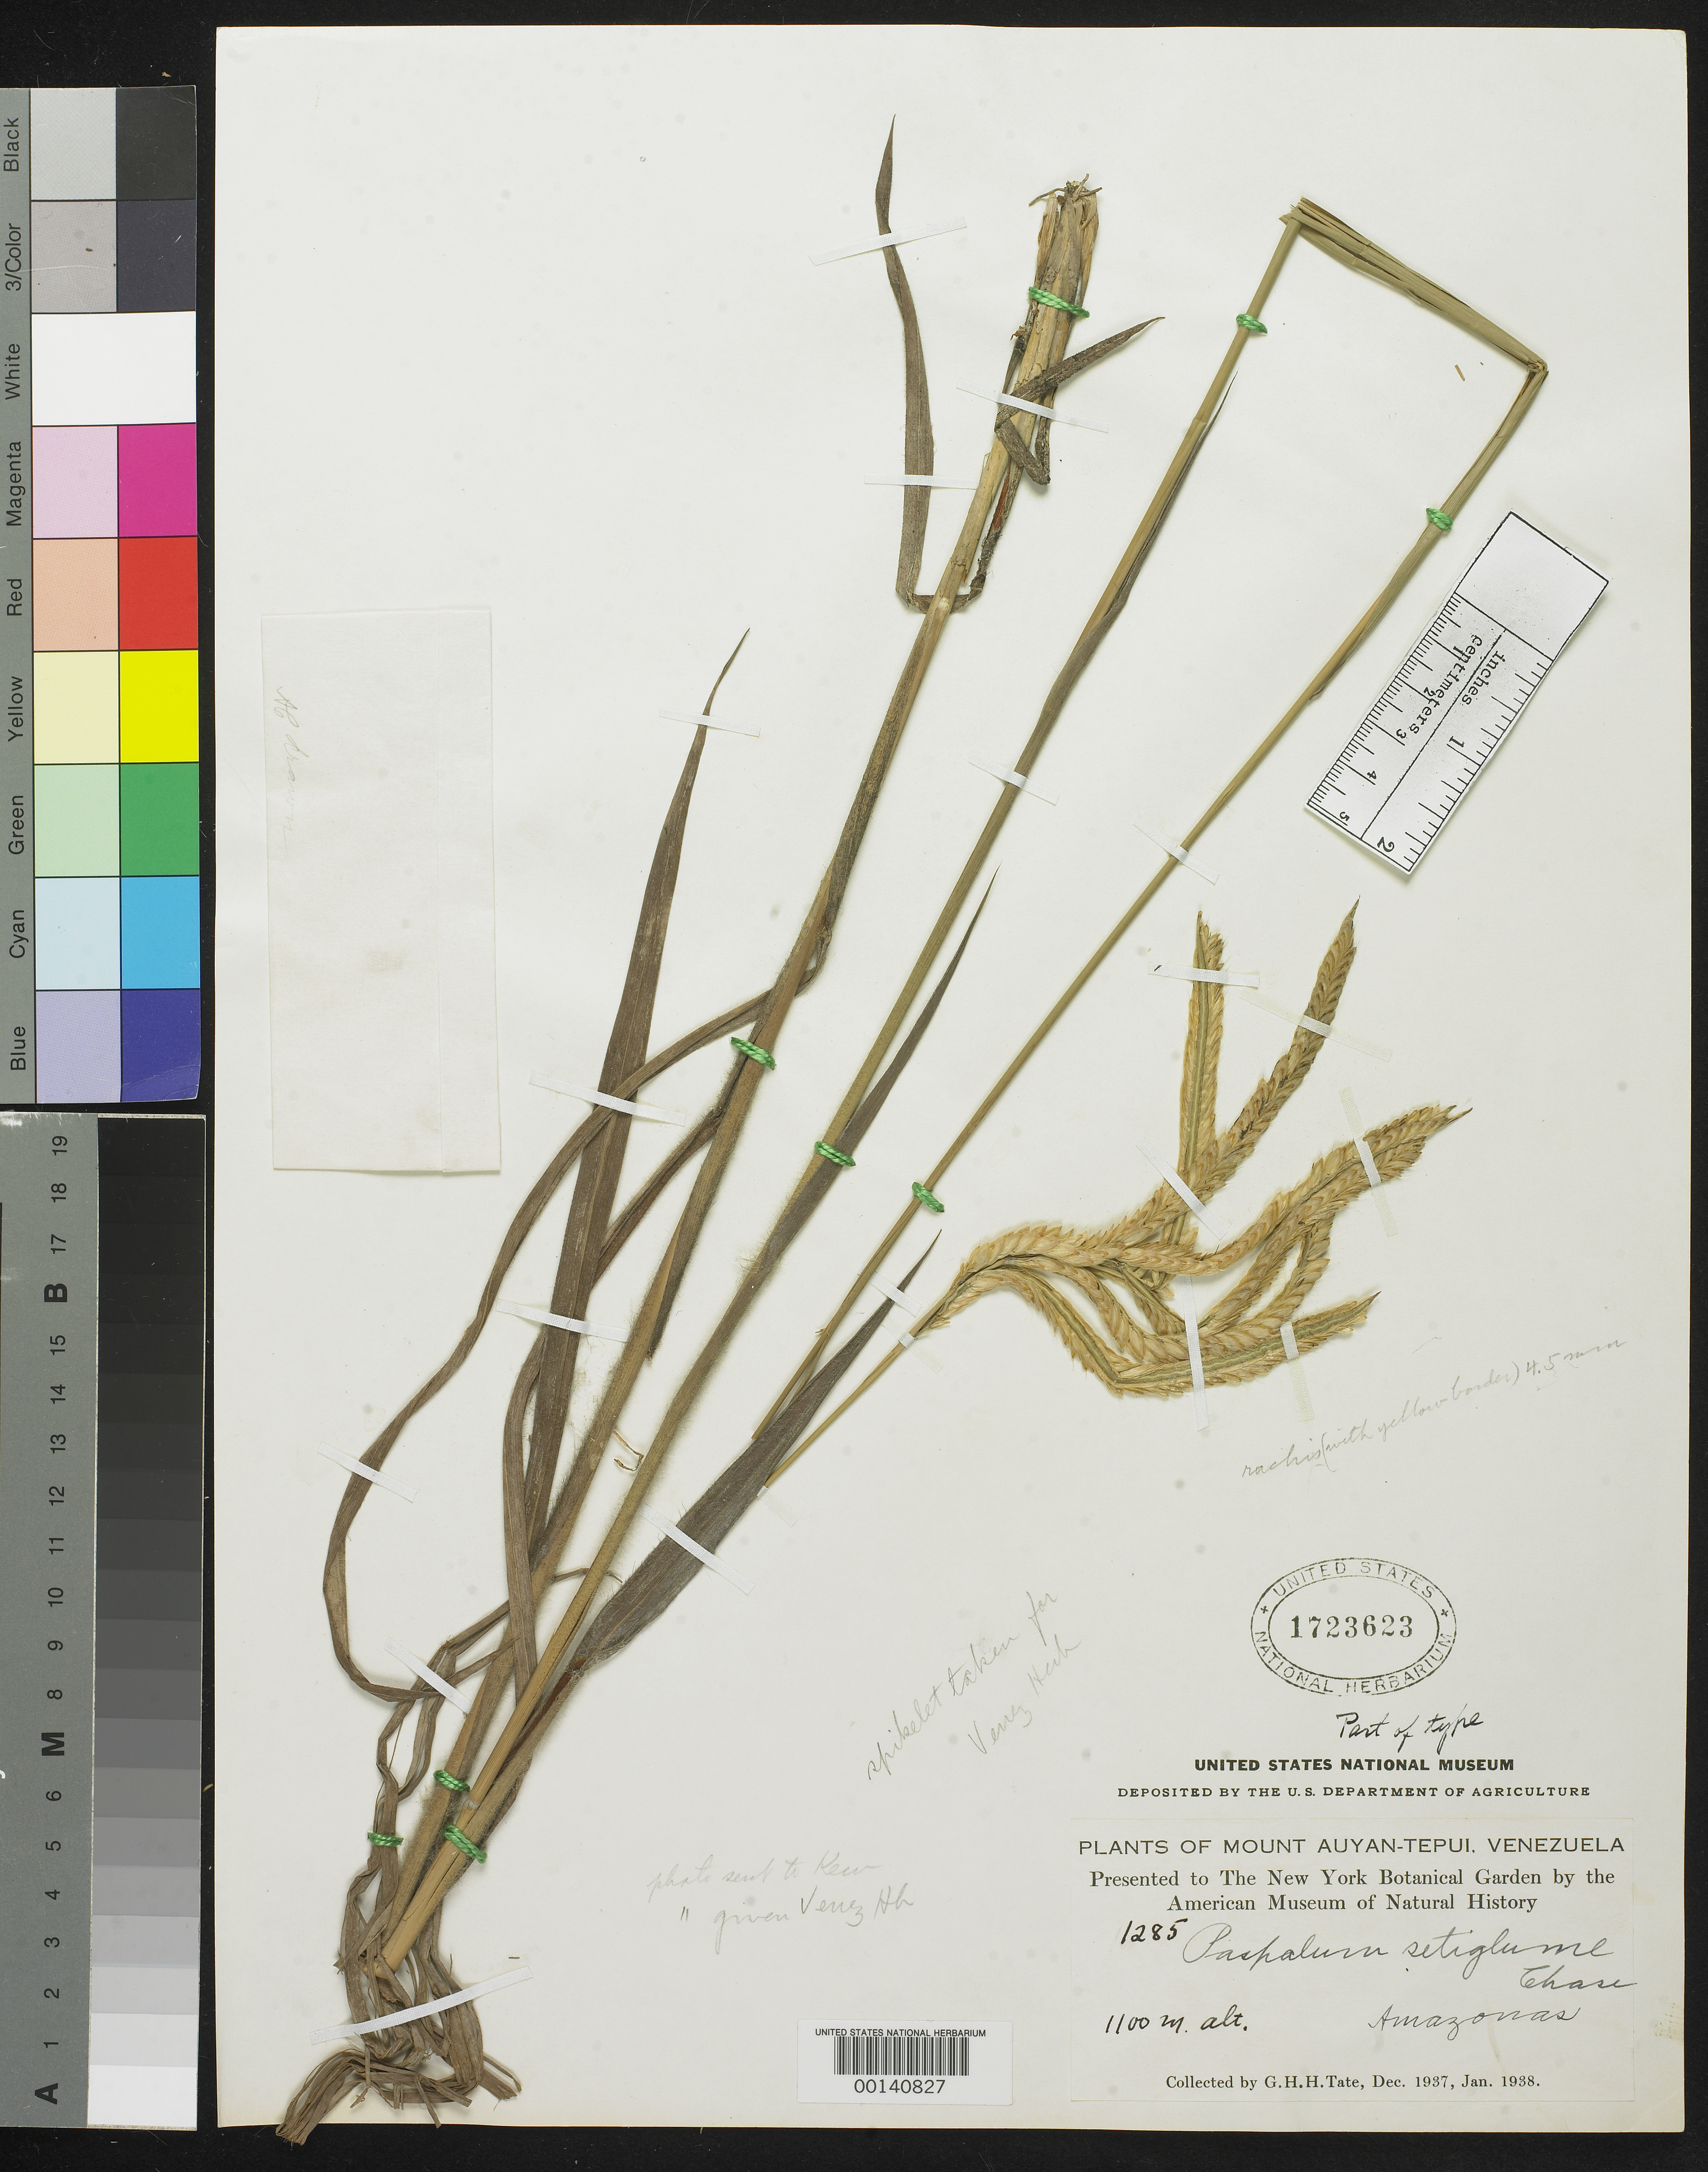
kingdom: Plantae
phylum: Tracheophyta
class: Liliopsida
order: Poales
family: Poaceae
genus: Paspalum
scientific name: Paspalum setiglume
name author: Chase in Gleason & Killip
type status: Type Fragment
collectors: G. H. H.Tate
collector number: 1285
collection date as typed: Dec 1937 to -- Jan 1938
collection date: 1937-12/1938-01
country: Venezuela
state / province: Bolivar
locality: Mt. Auyan-Tepui.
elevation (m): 1100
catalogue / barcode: US 1723623